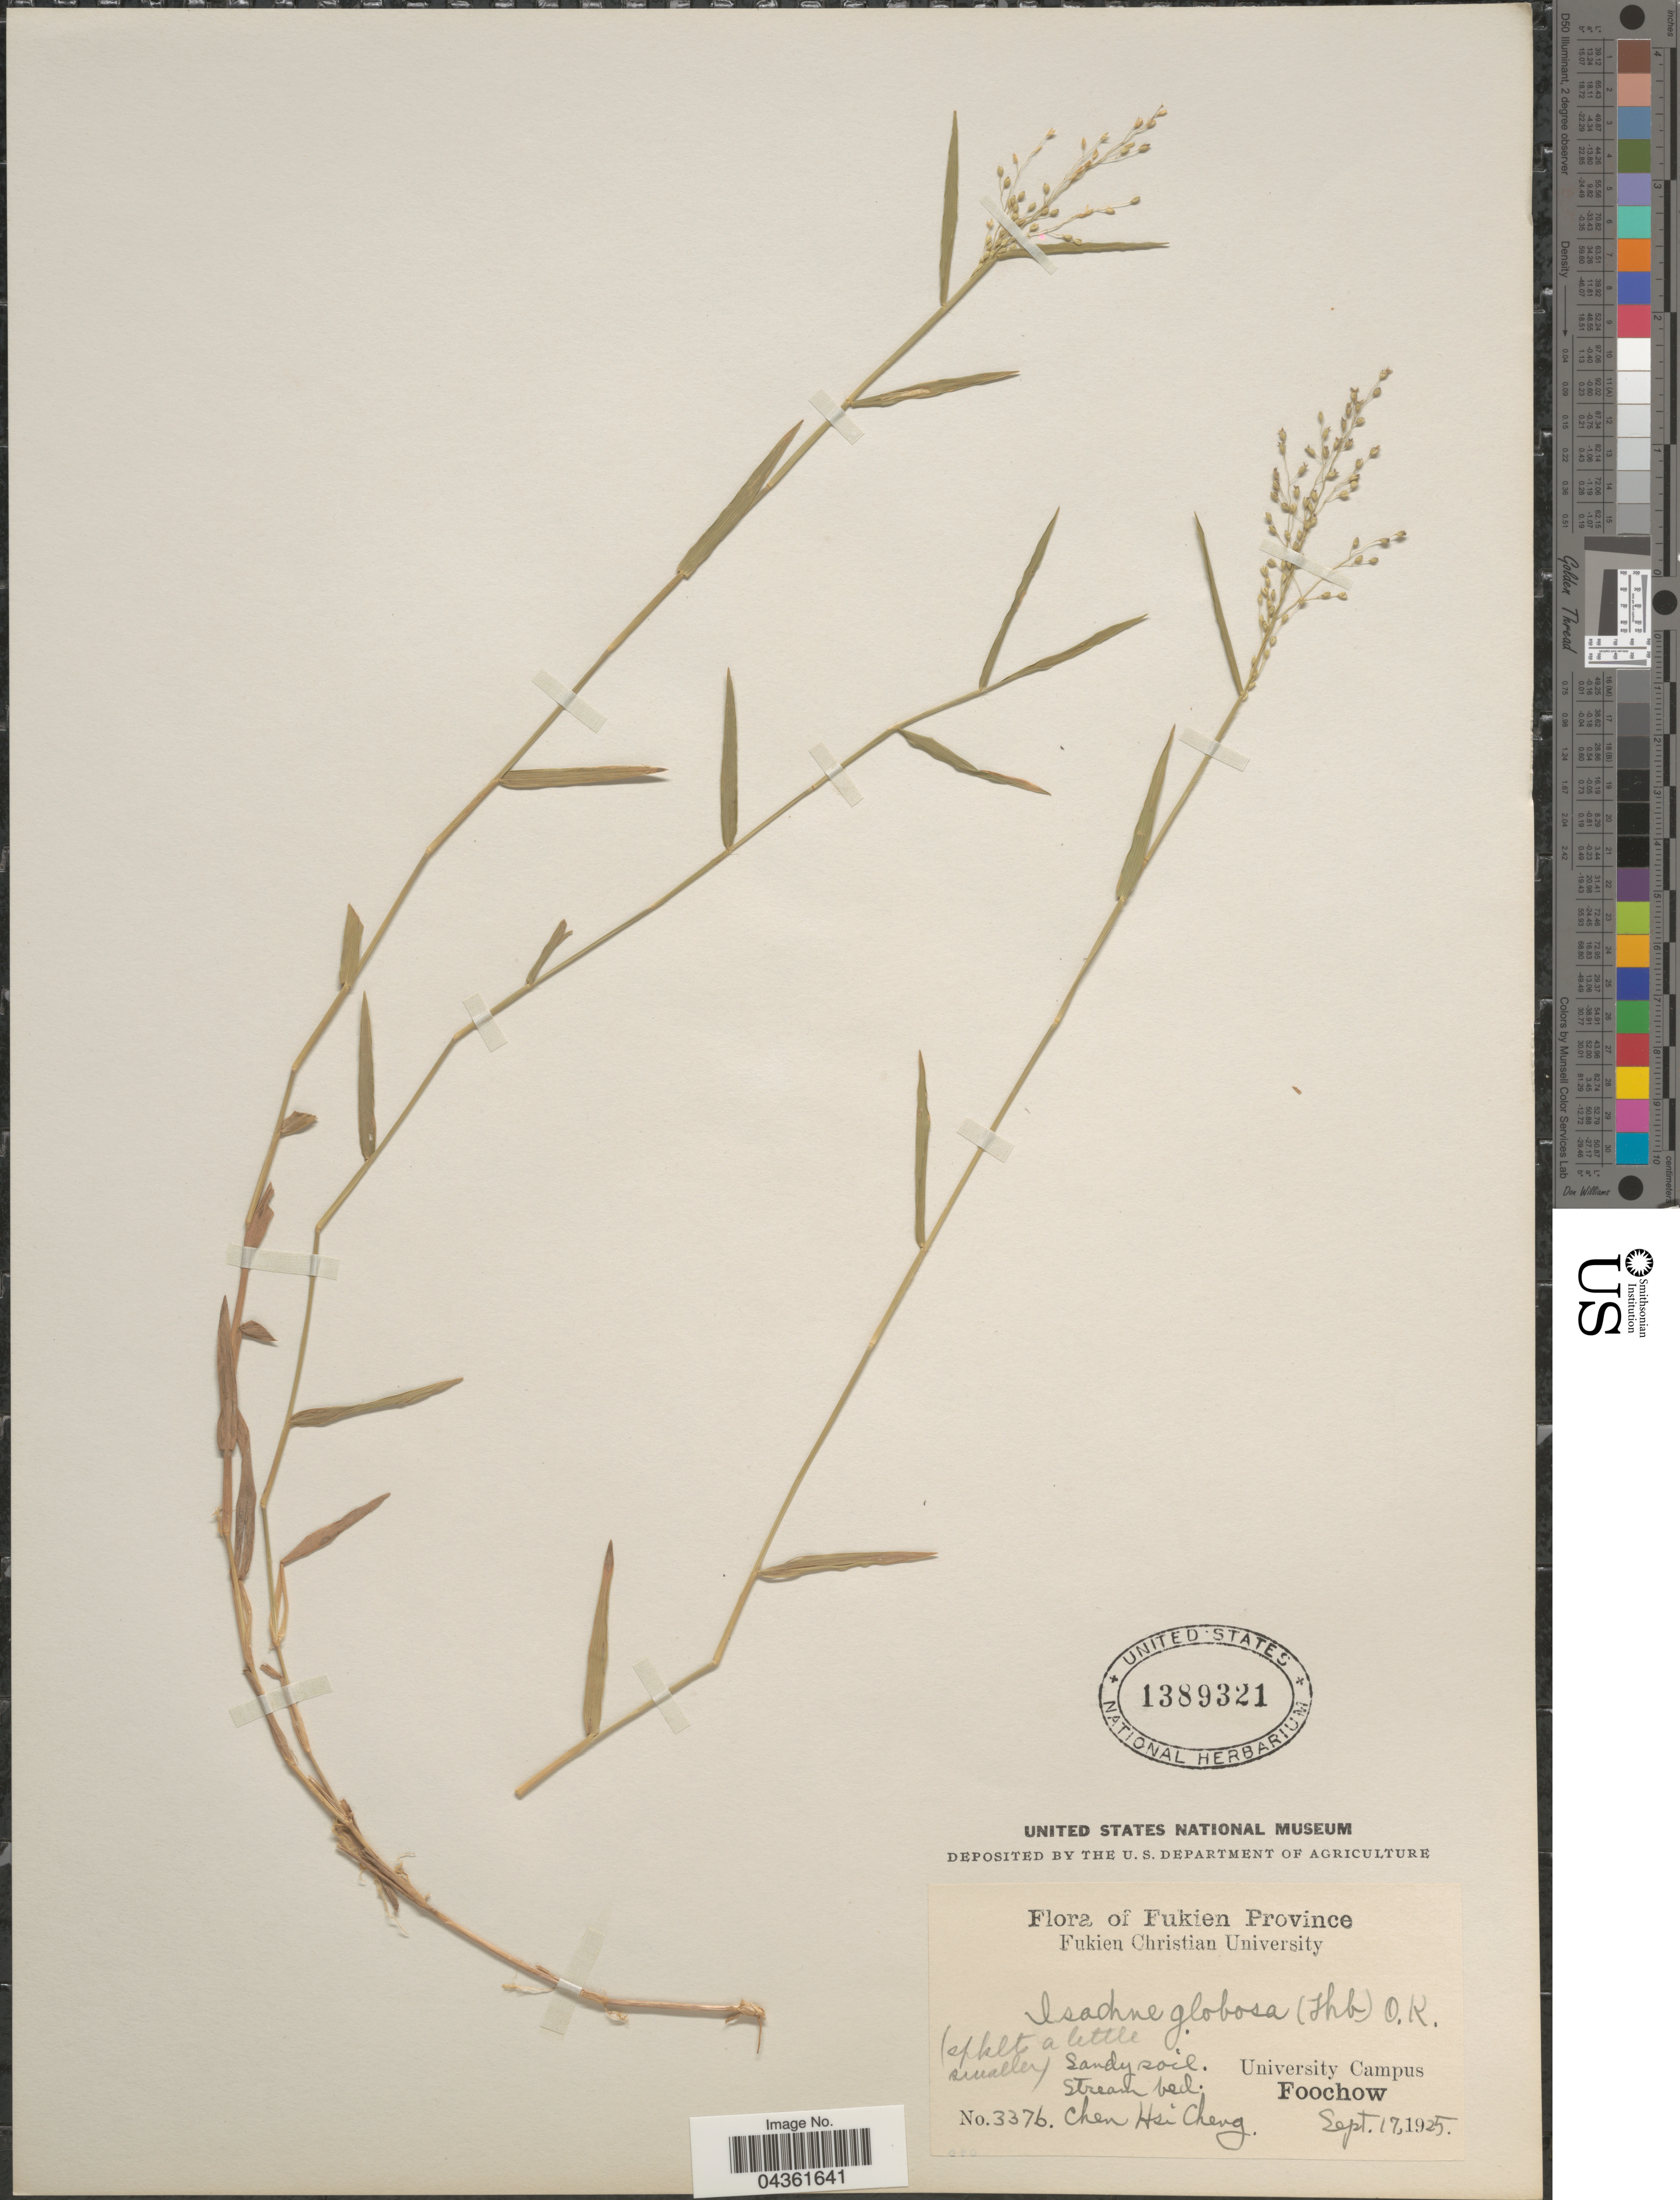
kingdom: Plantae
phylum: Tracheophyta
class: Liliopsida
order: Poales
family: Poaceae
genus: Isachne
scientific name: Isachne globosa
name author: (Thunb.) Kuntze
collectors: Chen Hsi Cheng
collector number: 337b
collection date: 1925-09-17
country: China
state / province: Fujian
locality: Fukien Province. University Campus. Foochow.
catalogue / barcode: US 1389321